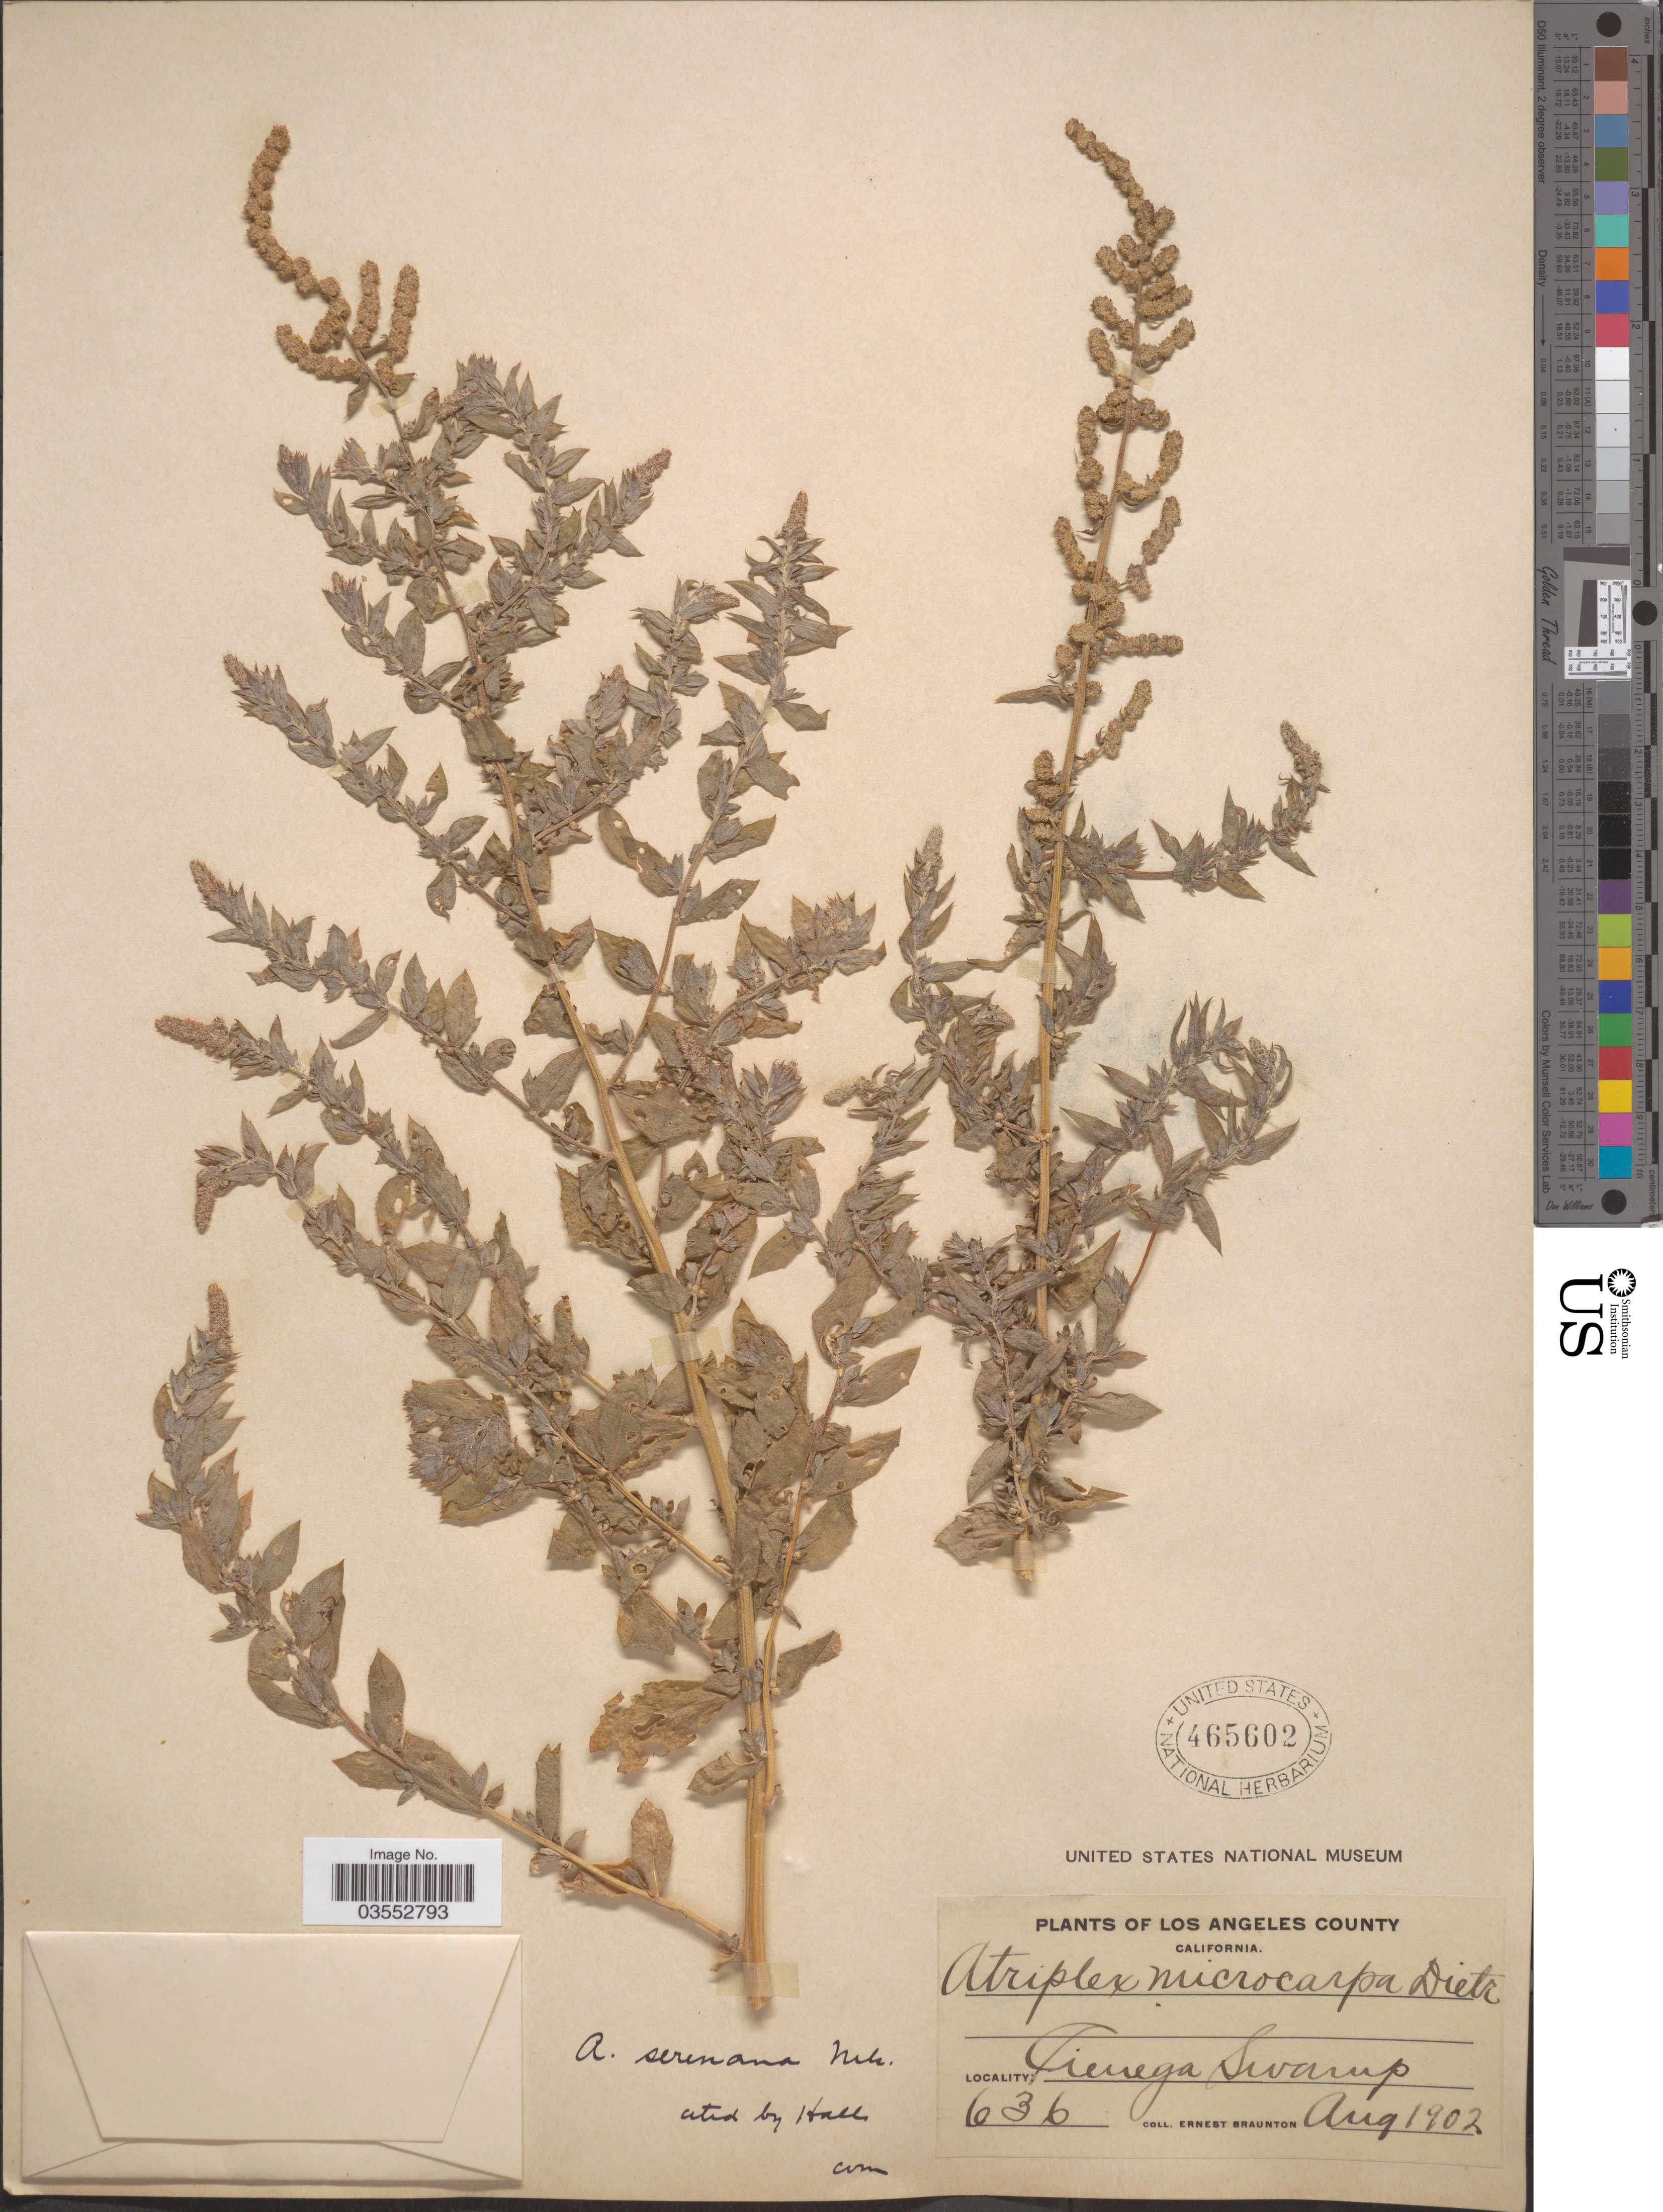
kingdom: Plantae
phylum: Tracheophyta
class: Magnoliopsida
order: Caryophyllales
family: Amaranthaceae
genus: Atriplex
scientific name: Atriplex serenana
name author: A. Nelson ex Abrams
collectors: E. Braunton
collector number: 636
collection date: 1902-08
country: United States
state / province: California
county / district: Los Angeles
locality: Los Angeles County. Cienega Swamp.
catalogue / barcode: US 465602